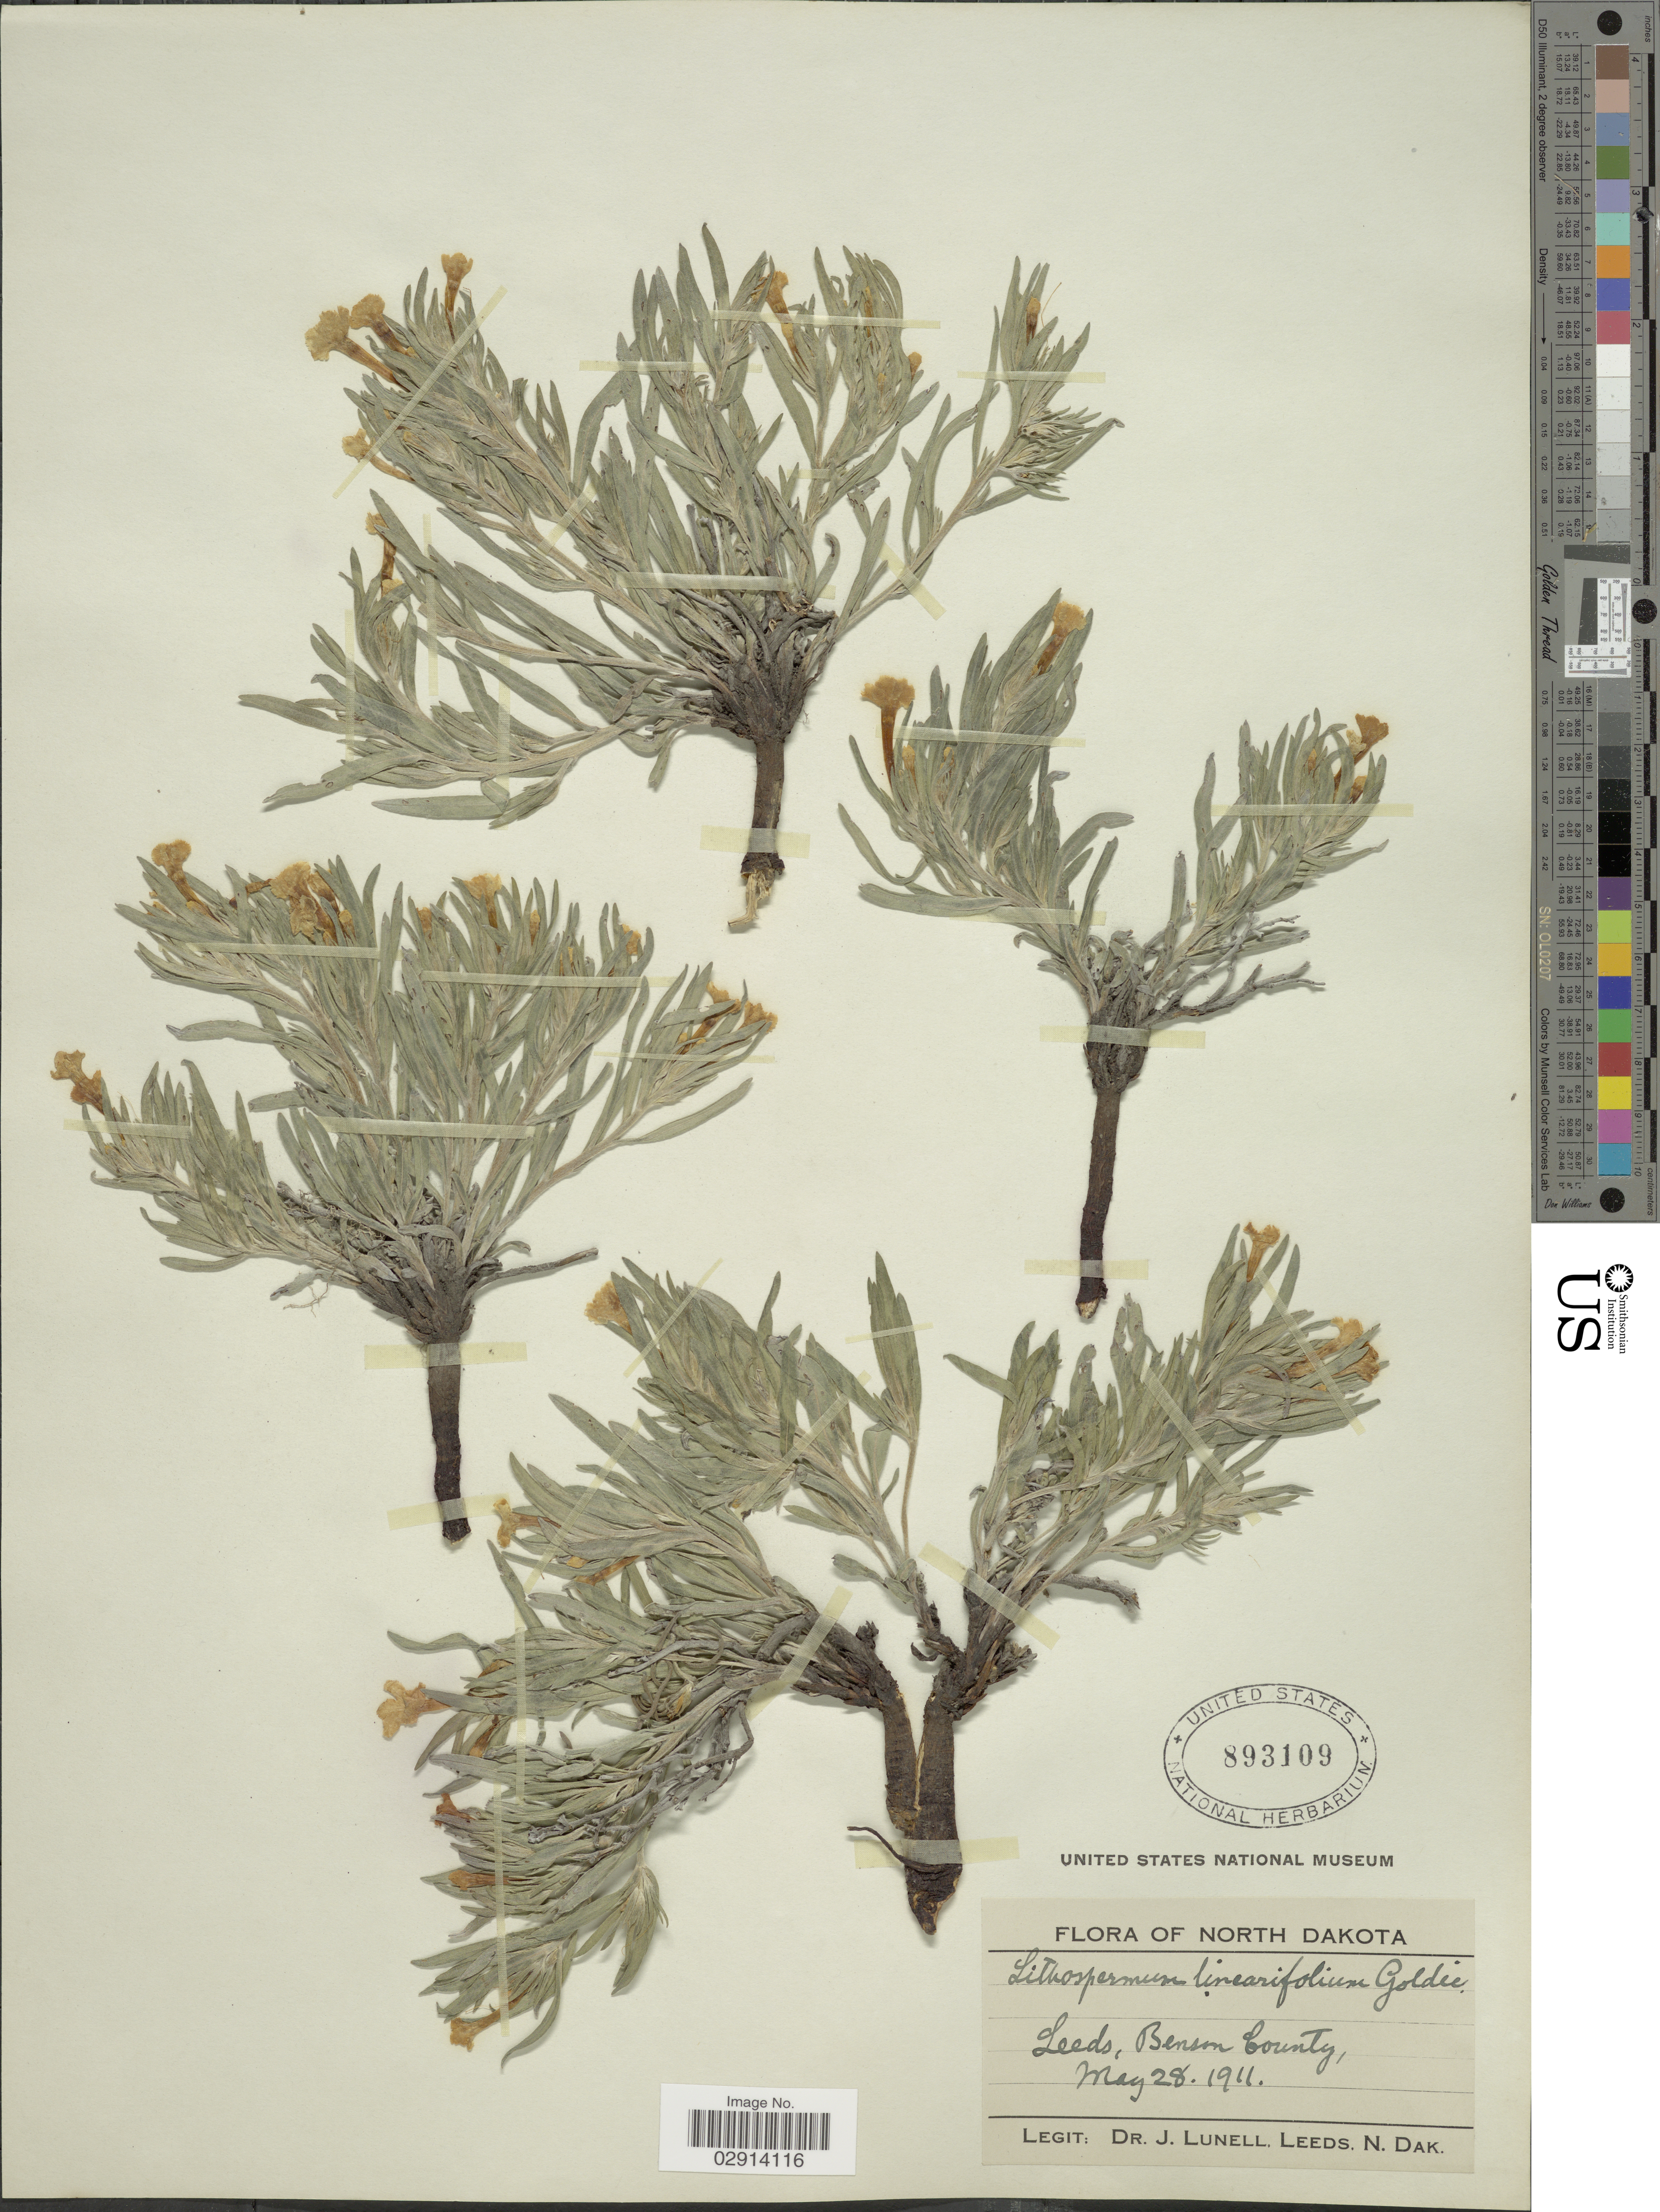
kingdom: Plantae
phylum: Tracheophyta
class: Magnoliopsida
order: Boraginales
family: Boraginaceae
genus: Lithospermum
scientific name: Lithospermum incisum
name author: Lehm.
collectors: J. Lunell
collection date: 1911-05-28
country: United States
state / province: North Dakota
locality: Leeds, Benson County.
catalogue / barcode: US 893109